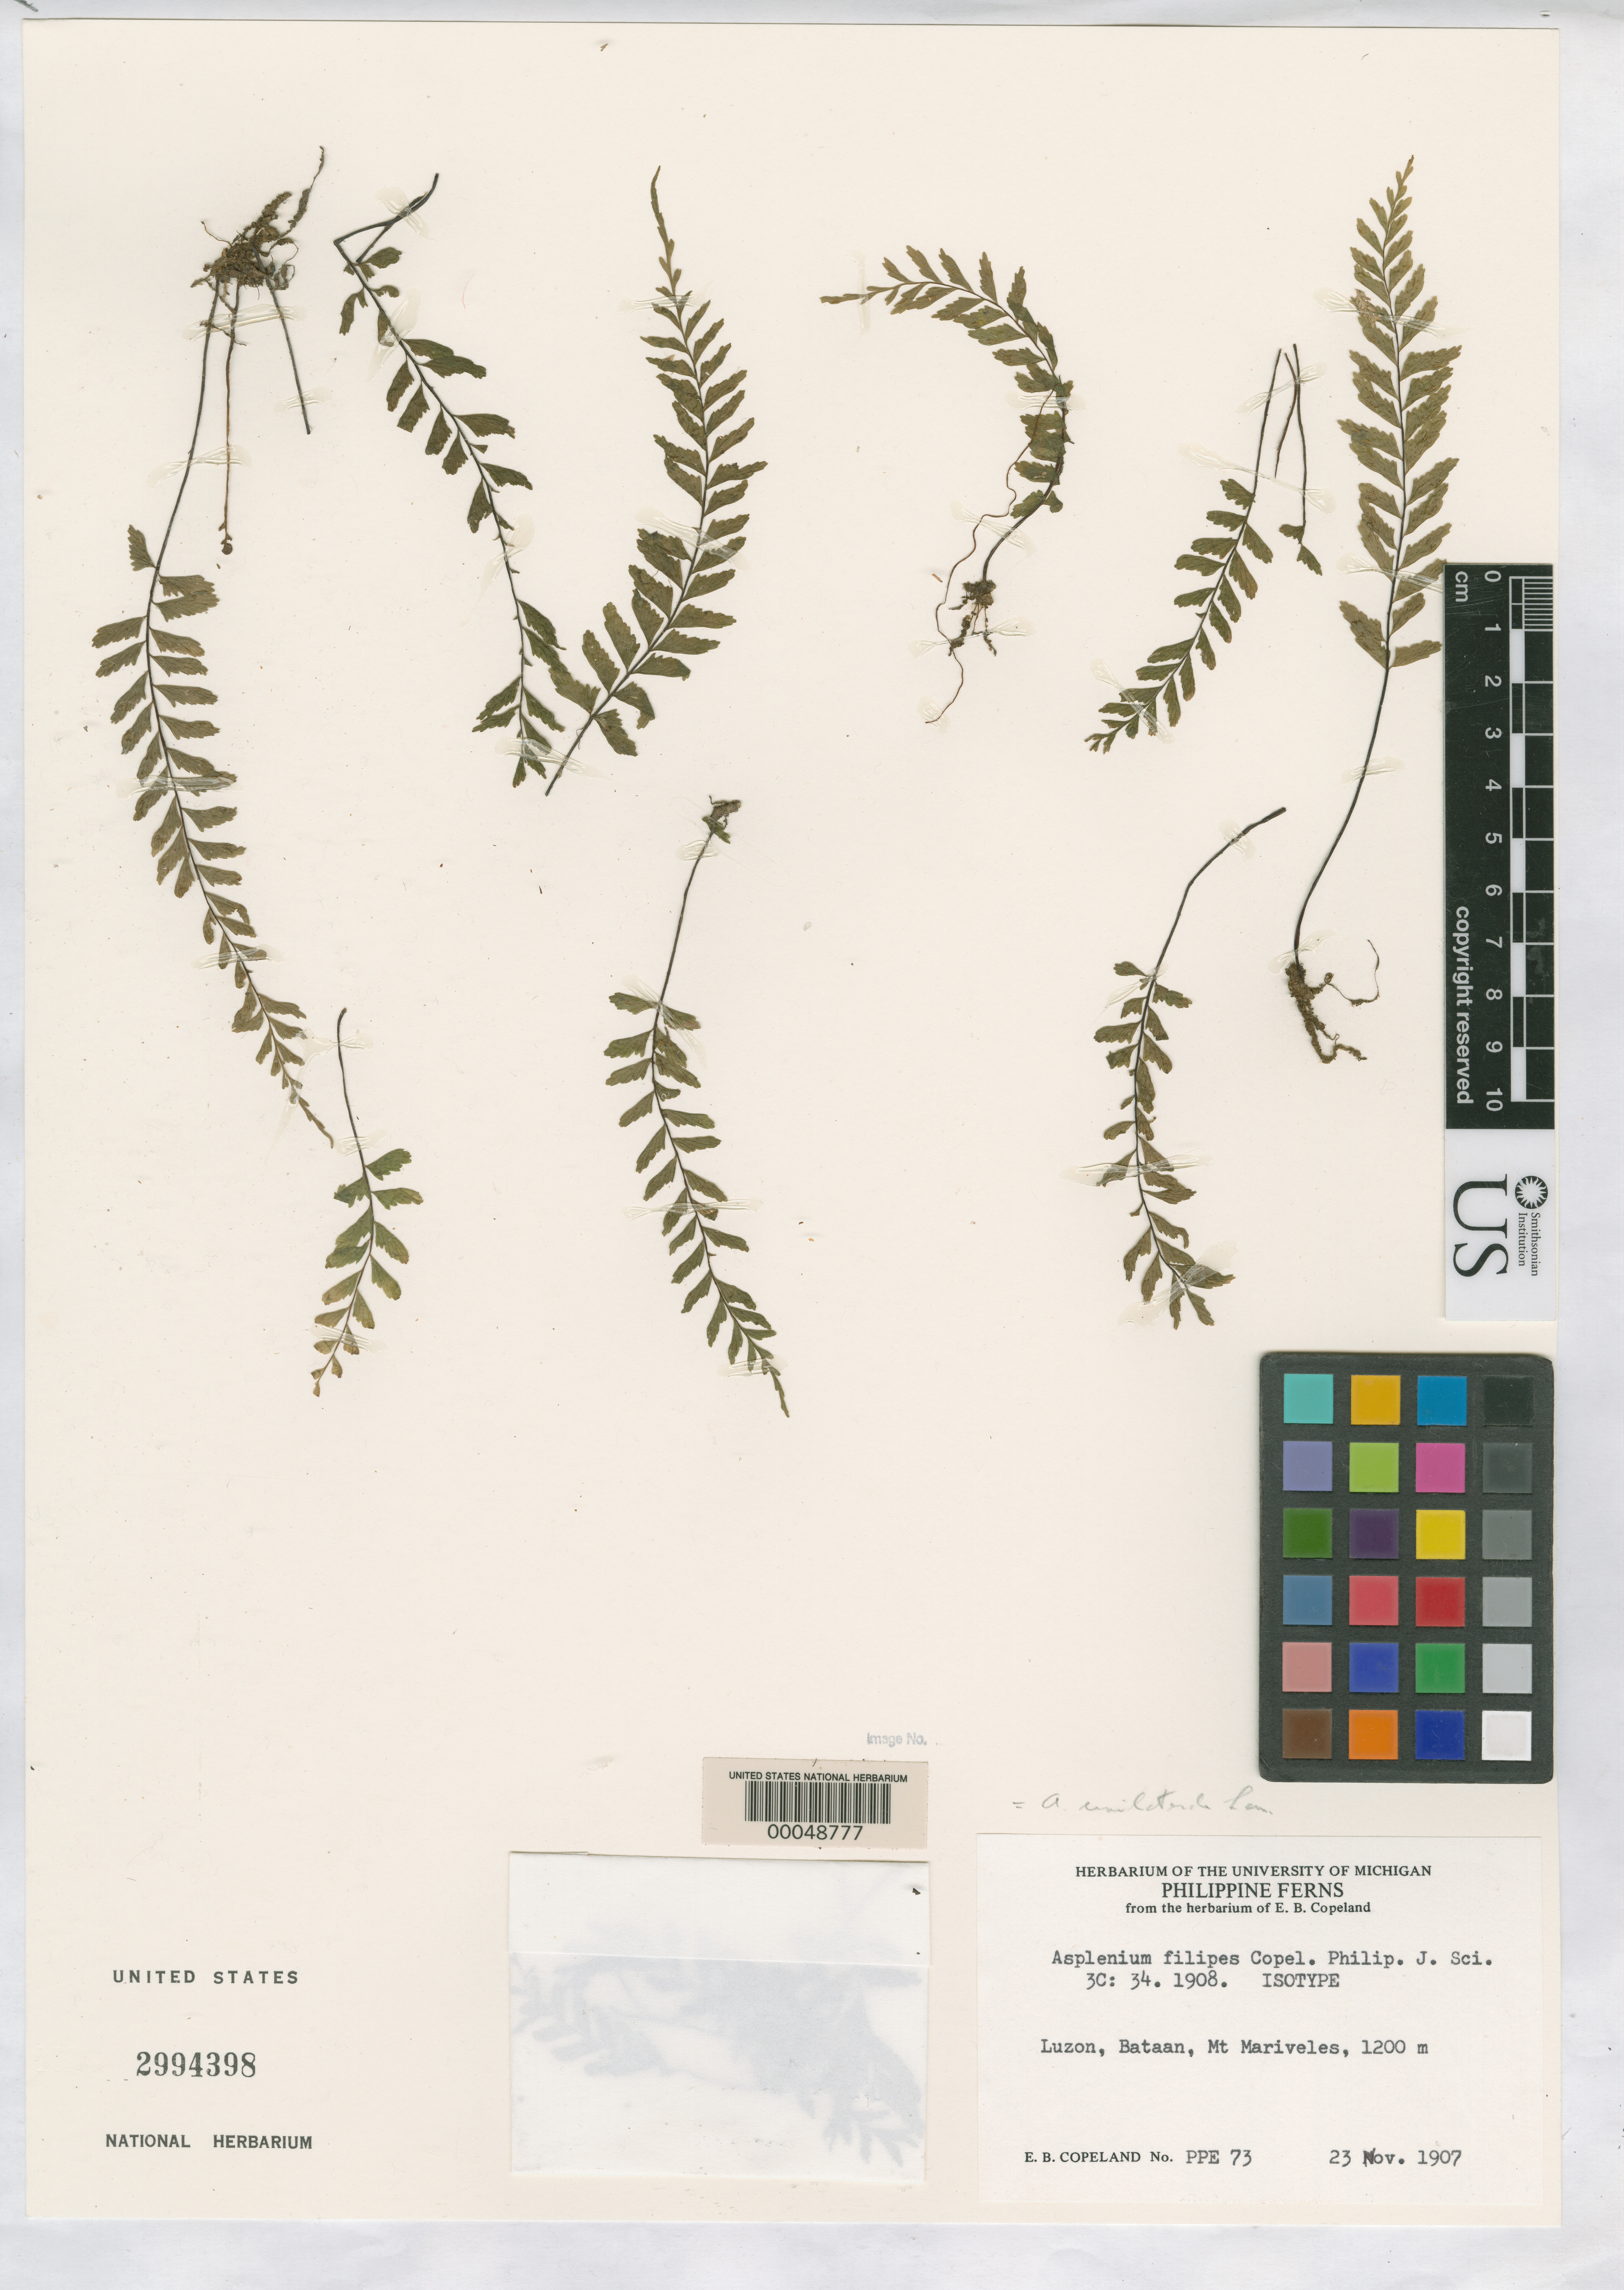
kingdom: Plantae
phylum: Tracheophyta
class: Polypodiopsida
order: Polypodiales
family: Aspleniaceae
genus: Asplenium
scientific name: Asplenium filipes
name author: Copel.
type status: Isotype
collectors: E. B. Copeland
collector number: p.p.e. 73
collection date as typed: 23 Nov 1907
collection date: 1907-11-23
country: Philippines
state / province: Central Luzon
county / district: Bataan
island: Luzon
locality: Mt. Mariveles.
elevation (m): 1200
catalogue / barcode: US 2994398